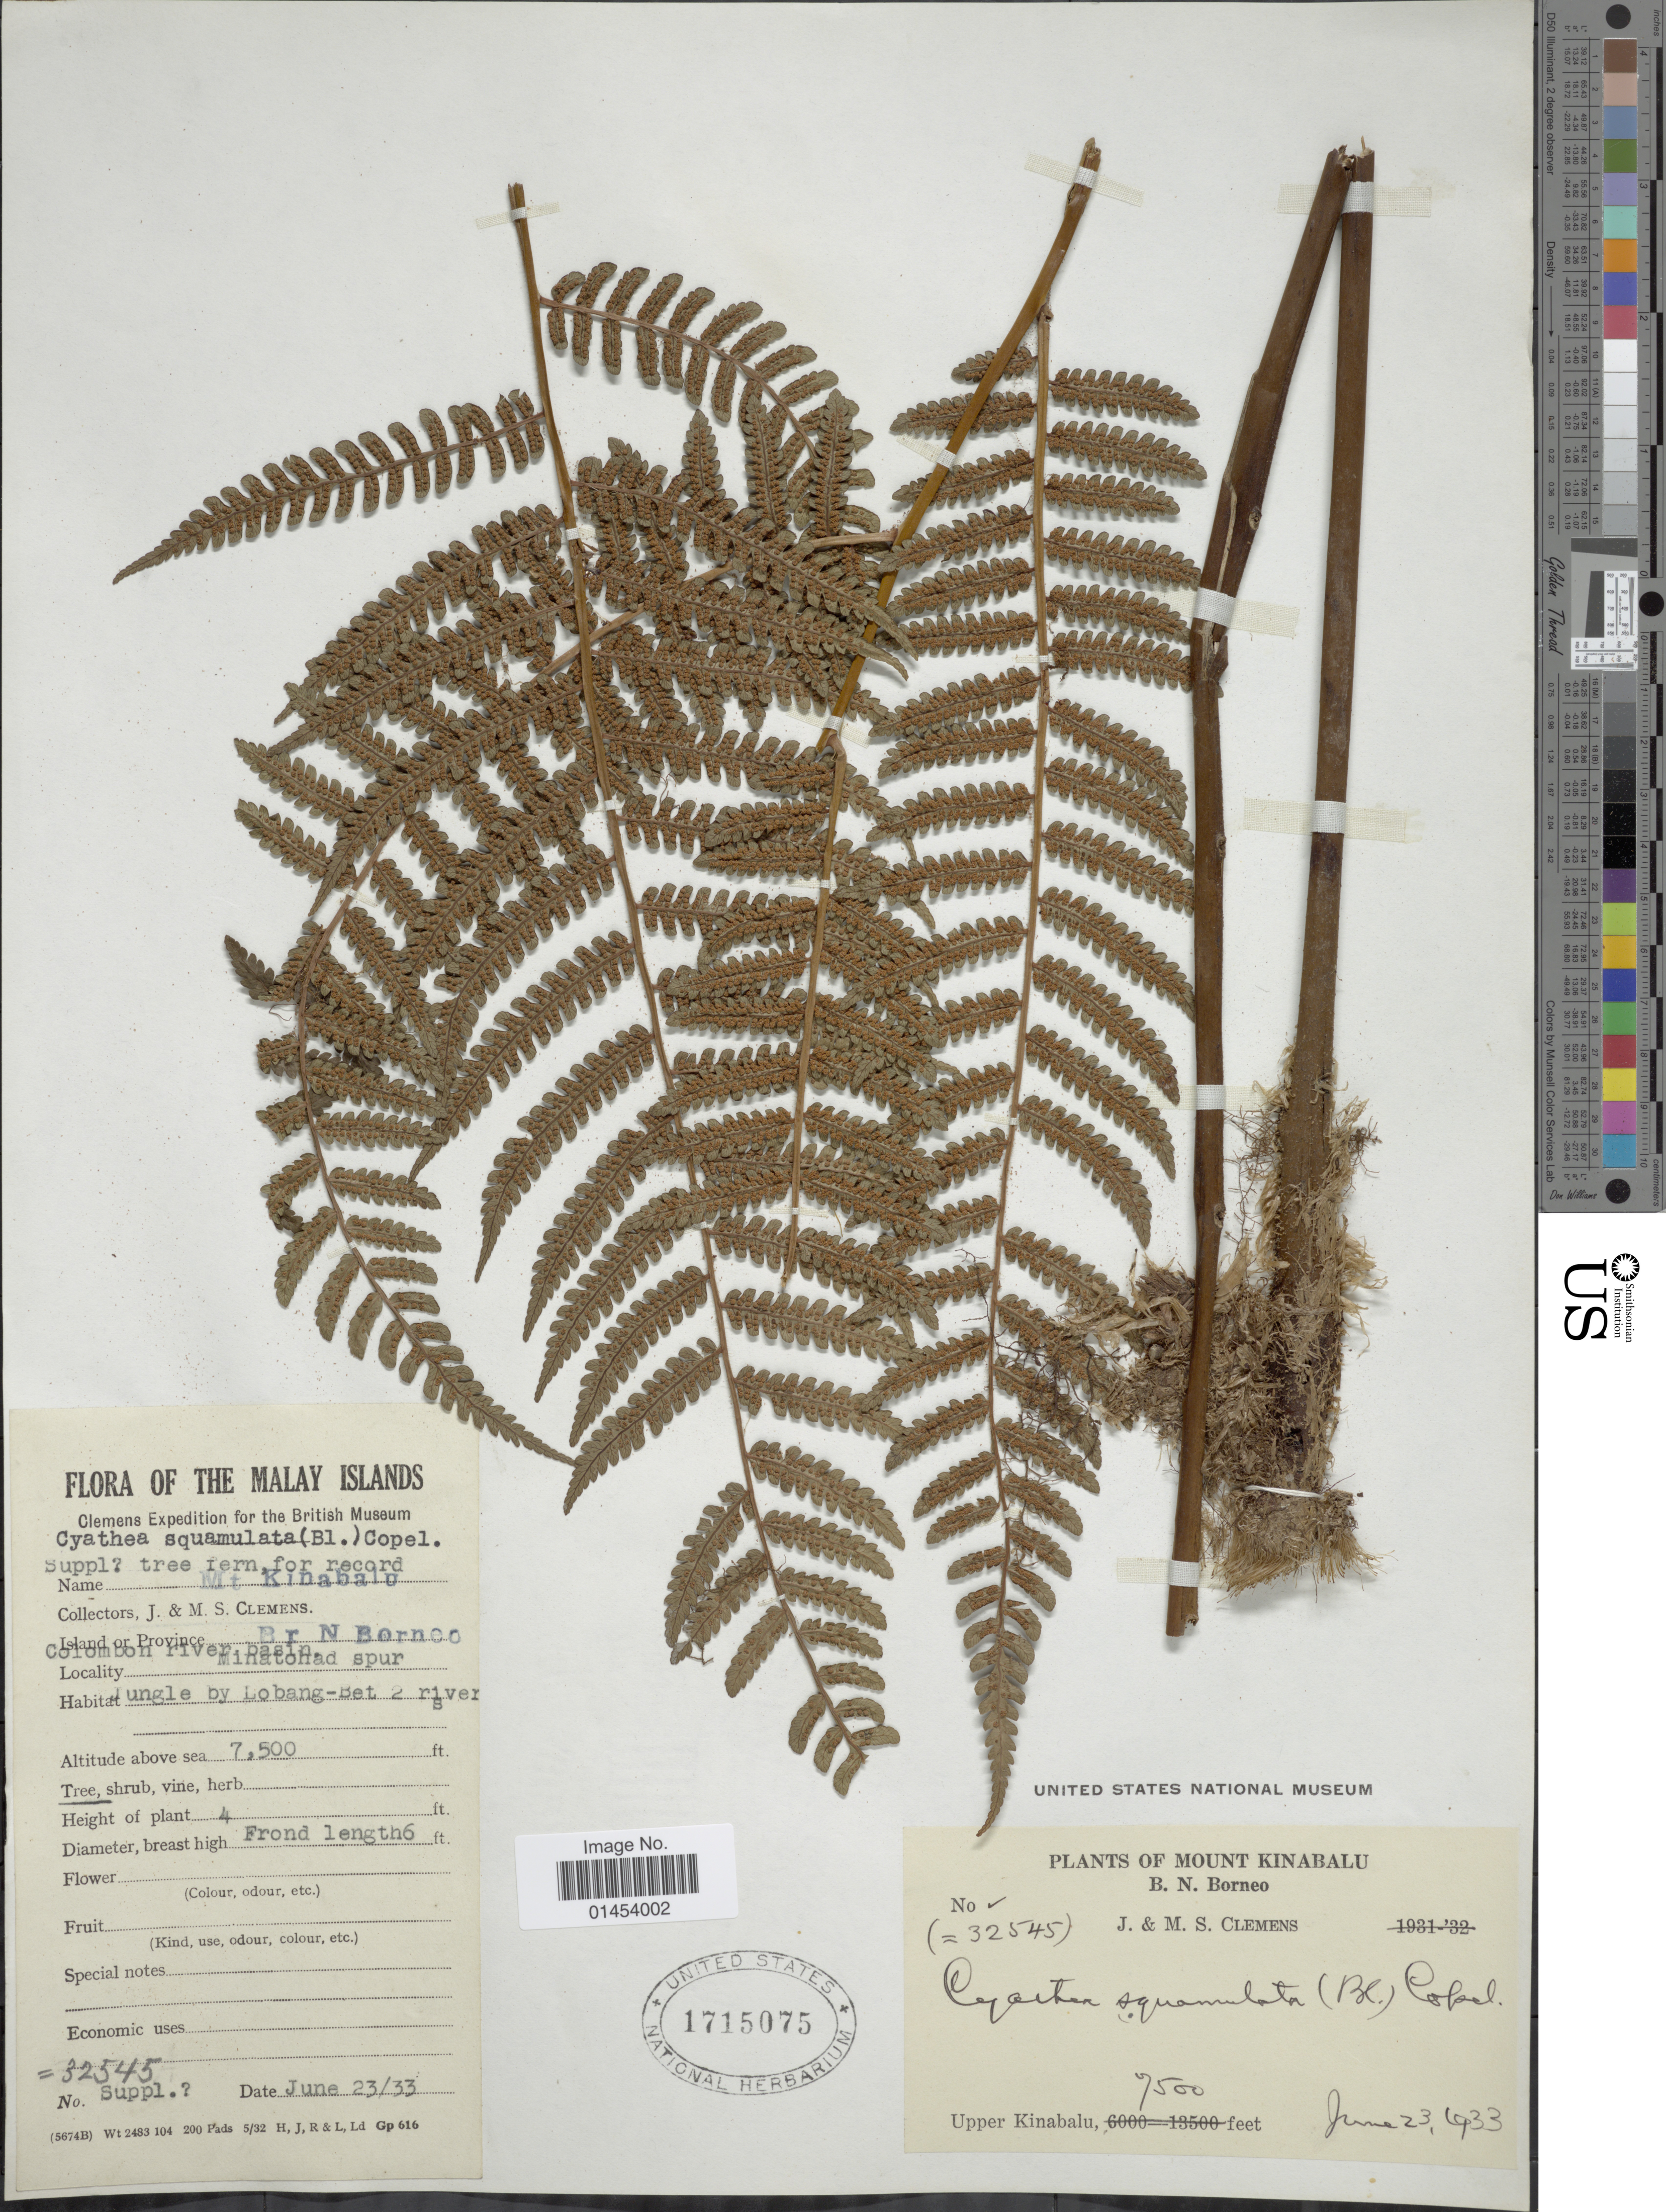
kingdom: Plantae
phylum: Tracheophyta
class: Polypodiopsida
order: Cyatheales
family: Cyatheaceae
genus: Cyathea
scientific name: Cyathea squamulata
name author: (Blume) Copel.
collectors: J. Clemens & M. S. Clemens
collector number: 32545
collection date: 1933-06-23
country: Malaysia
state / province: Sabah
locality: Malay Islands. Island or Province Br.N.Borneo. Colombon river, Minatonad spur. Mount Kinabalu. Upper Kinabalu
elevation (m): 2286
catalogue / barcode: US 1715075